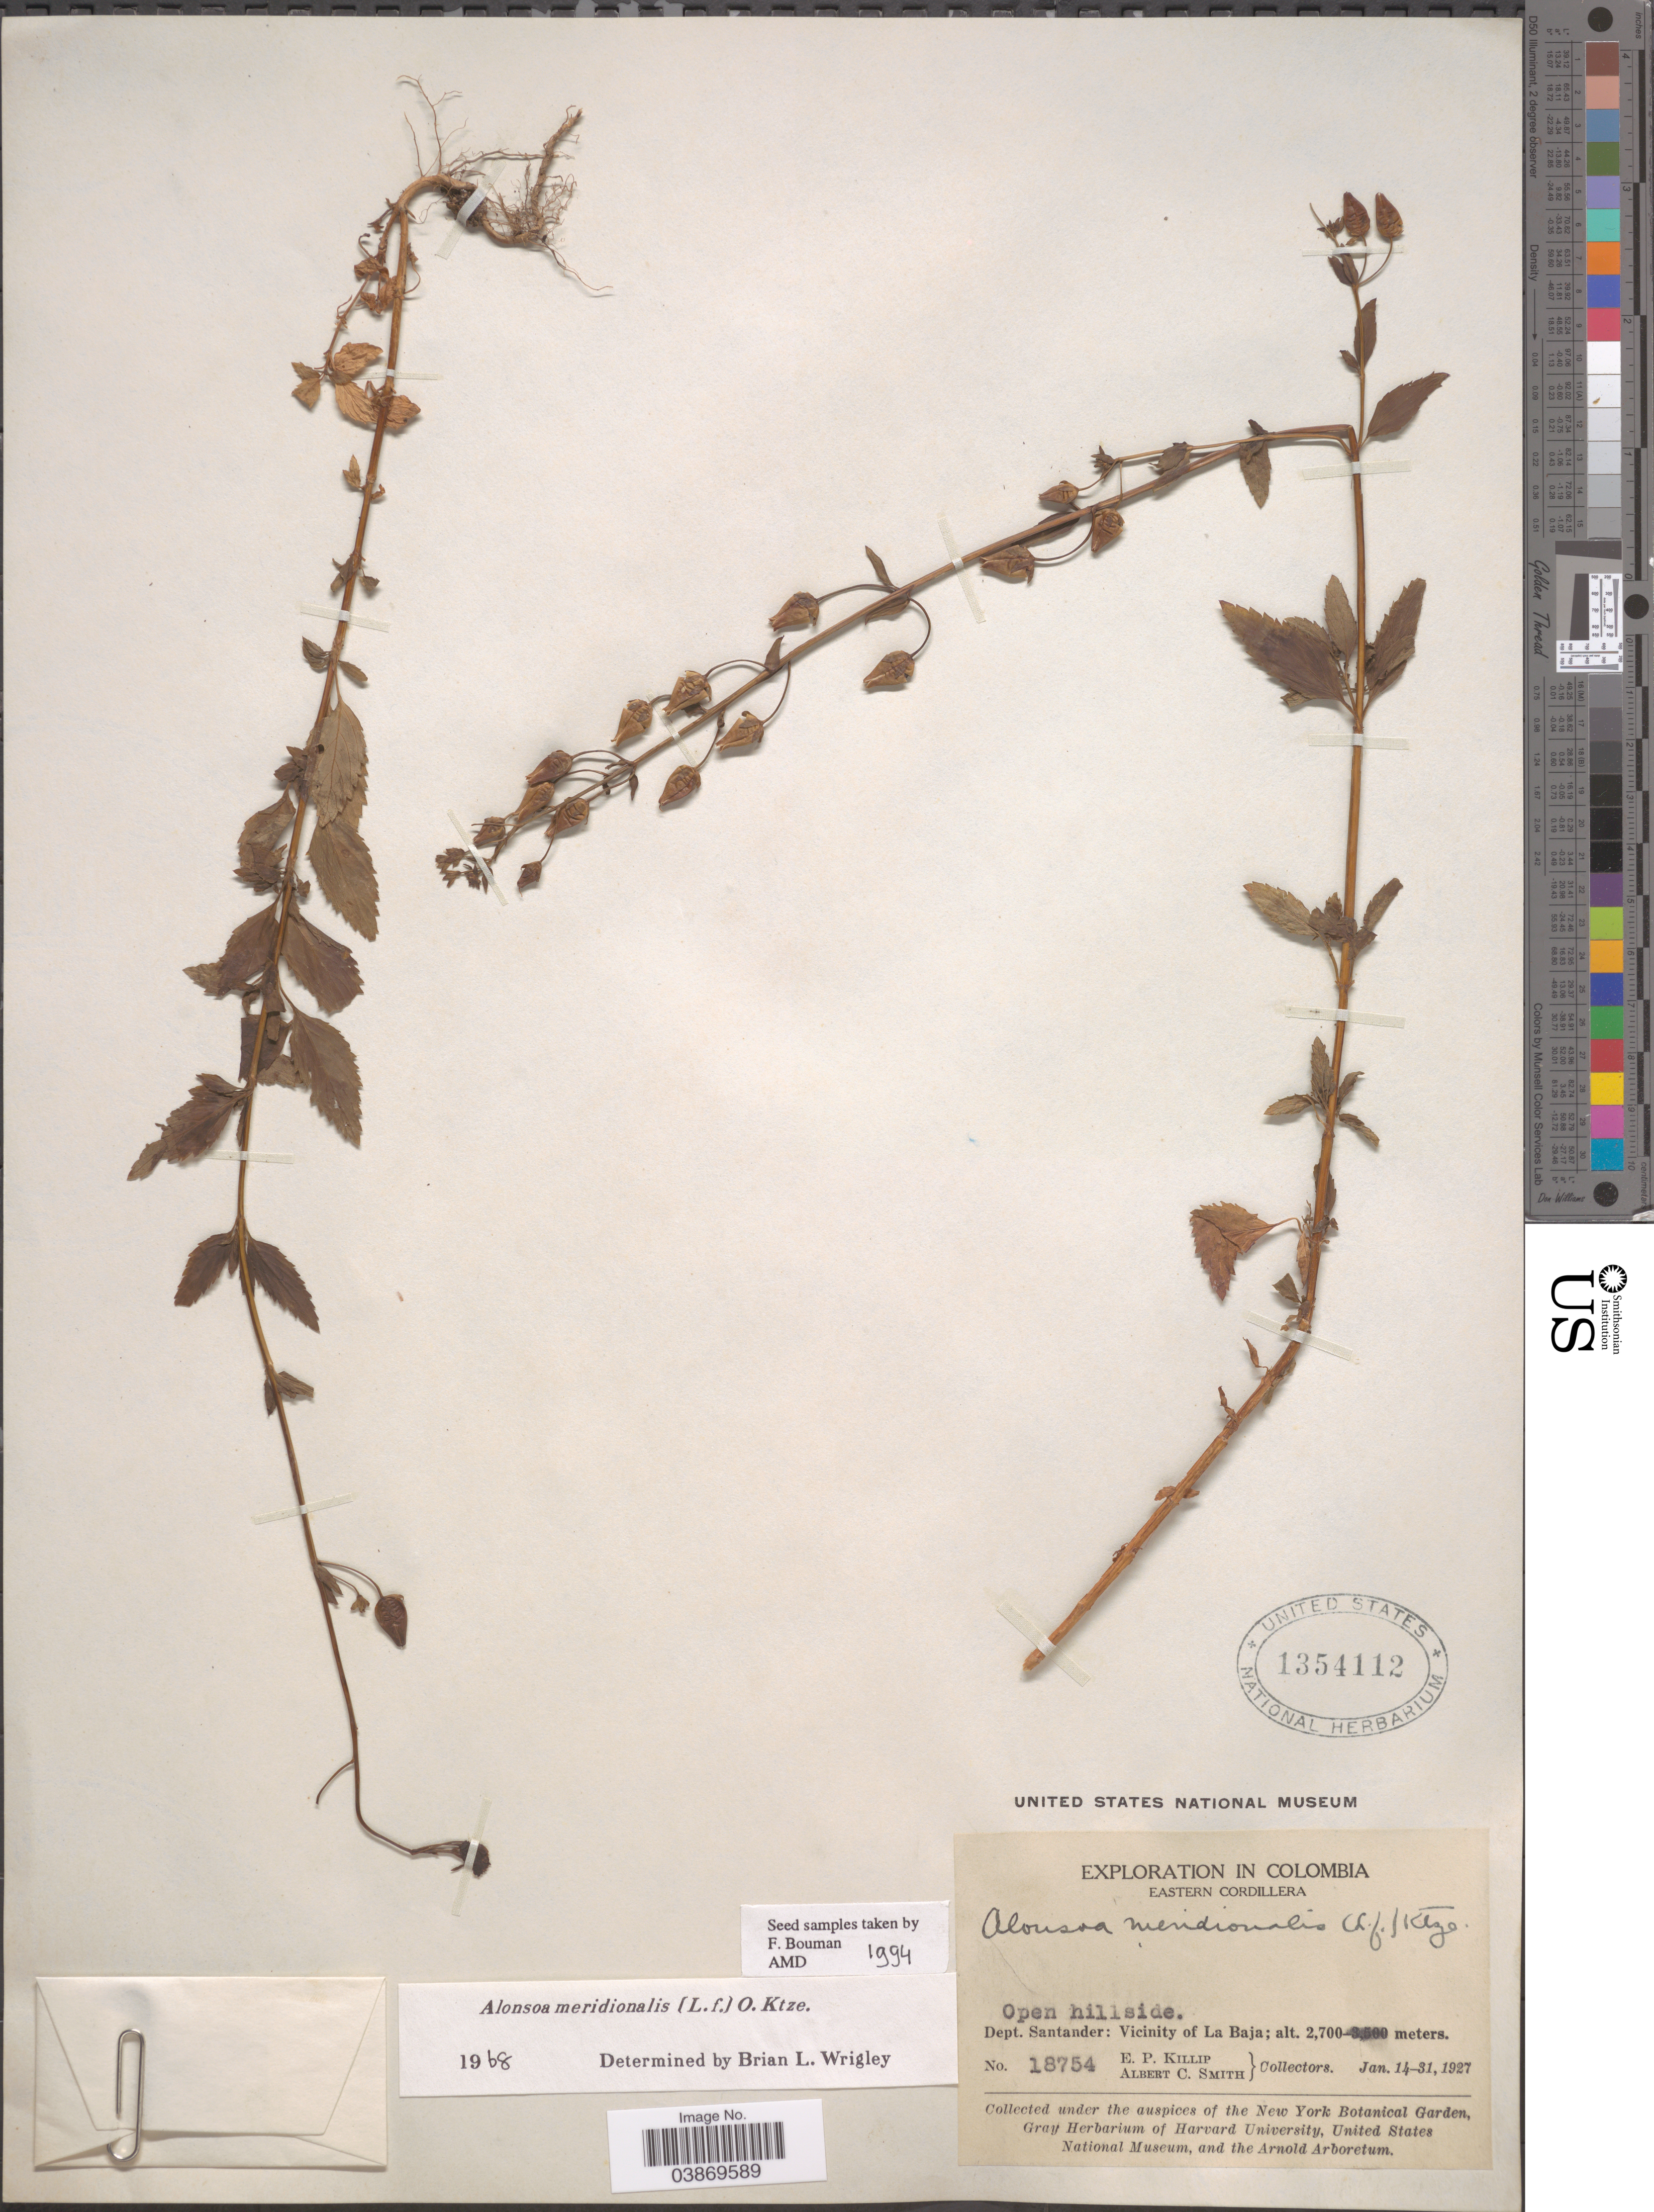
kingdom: Plantae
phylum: Tracheophyta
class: Magnoliopsida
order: Lamiales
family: Scrophulariaceae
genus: Alonsoa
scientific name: Alonsoa meridionalis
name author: (L. f.) Kuntze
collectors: E. P. Killip & A. C. Smith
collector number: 18754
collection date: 1927-01-14/1927-01-31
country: Colombia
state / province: Santander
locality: Eastern Cordillera. Open hillside. Dept. Santander: Vicinity of La Baja.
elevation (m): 2700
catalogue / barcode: US 1354112